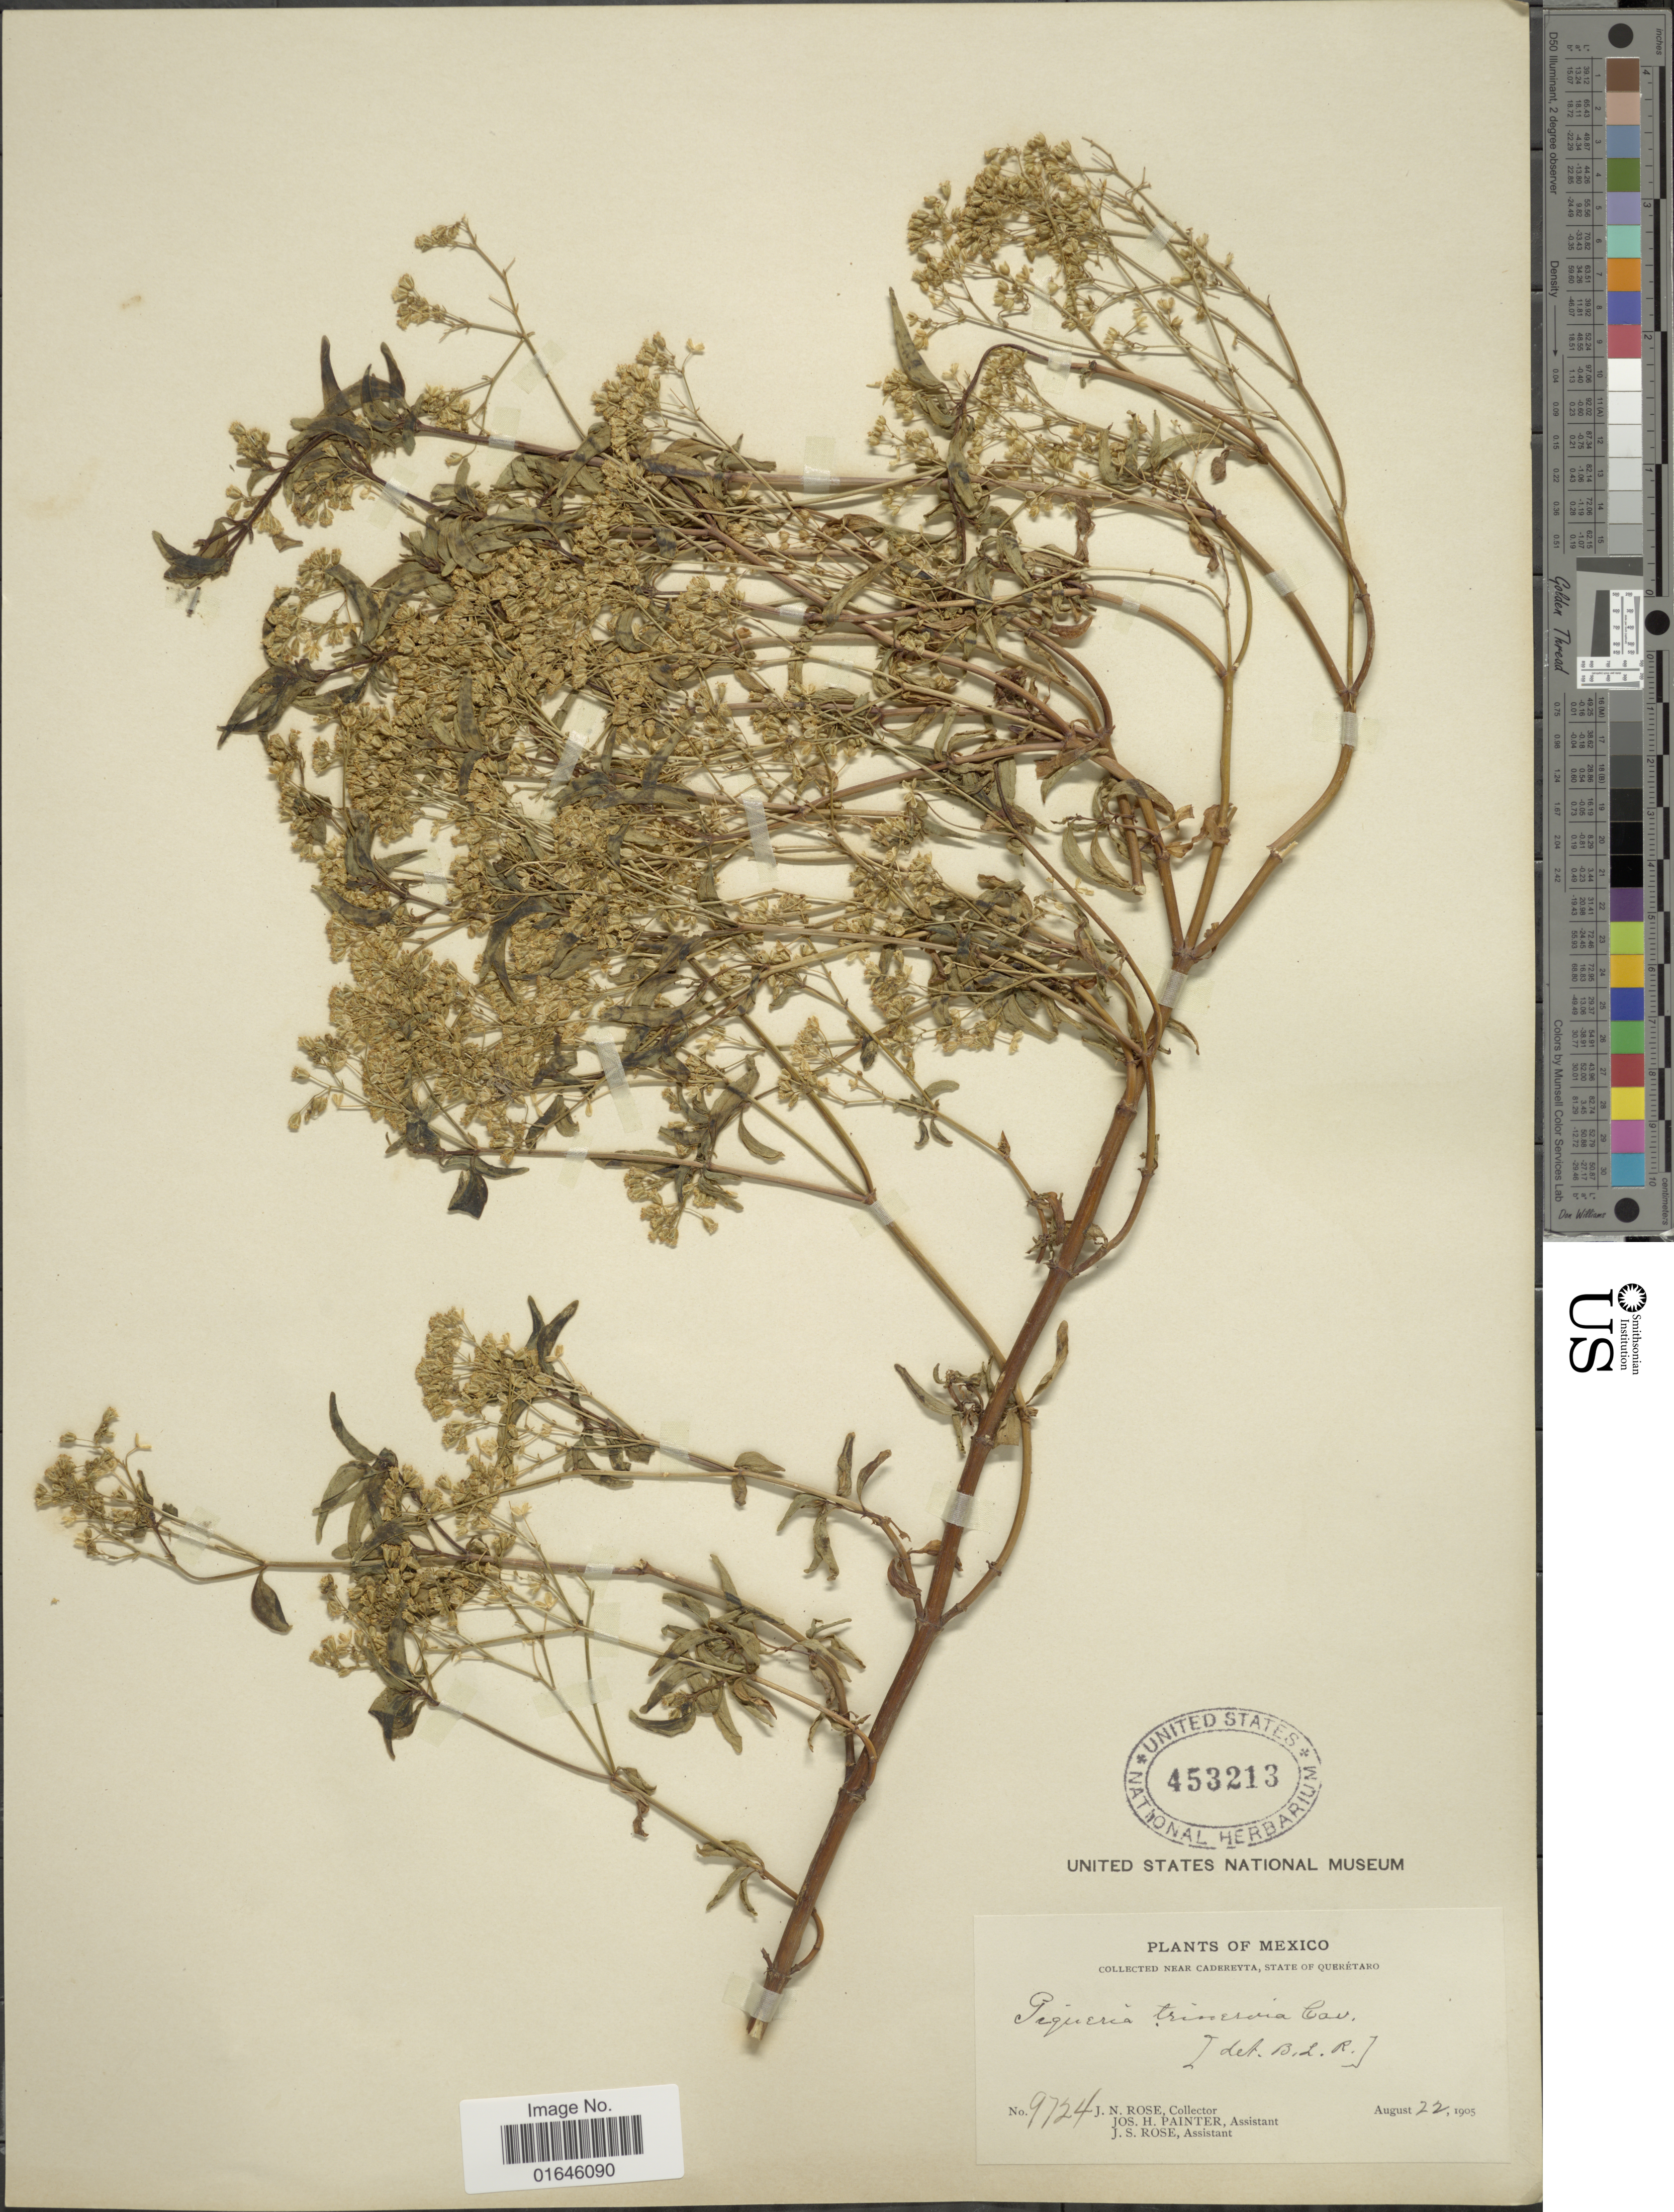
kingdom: Plantae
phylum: Tracheophyta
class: Magnoliopsida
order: Asterales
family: Asteraceae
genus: Piqueria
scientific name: Piqueria trinervia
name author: Cav.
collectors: J. N. Rose, J. H. Painter & J. S. Rose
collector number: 9724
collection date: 1905-08-22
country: Mexico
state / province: Querétaro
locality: Near Cadereyta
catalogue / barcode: US 453213